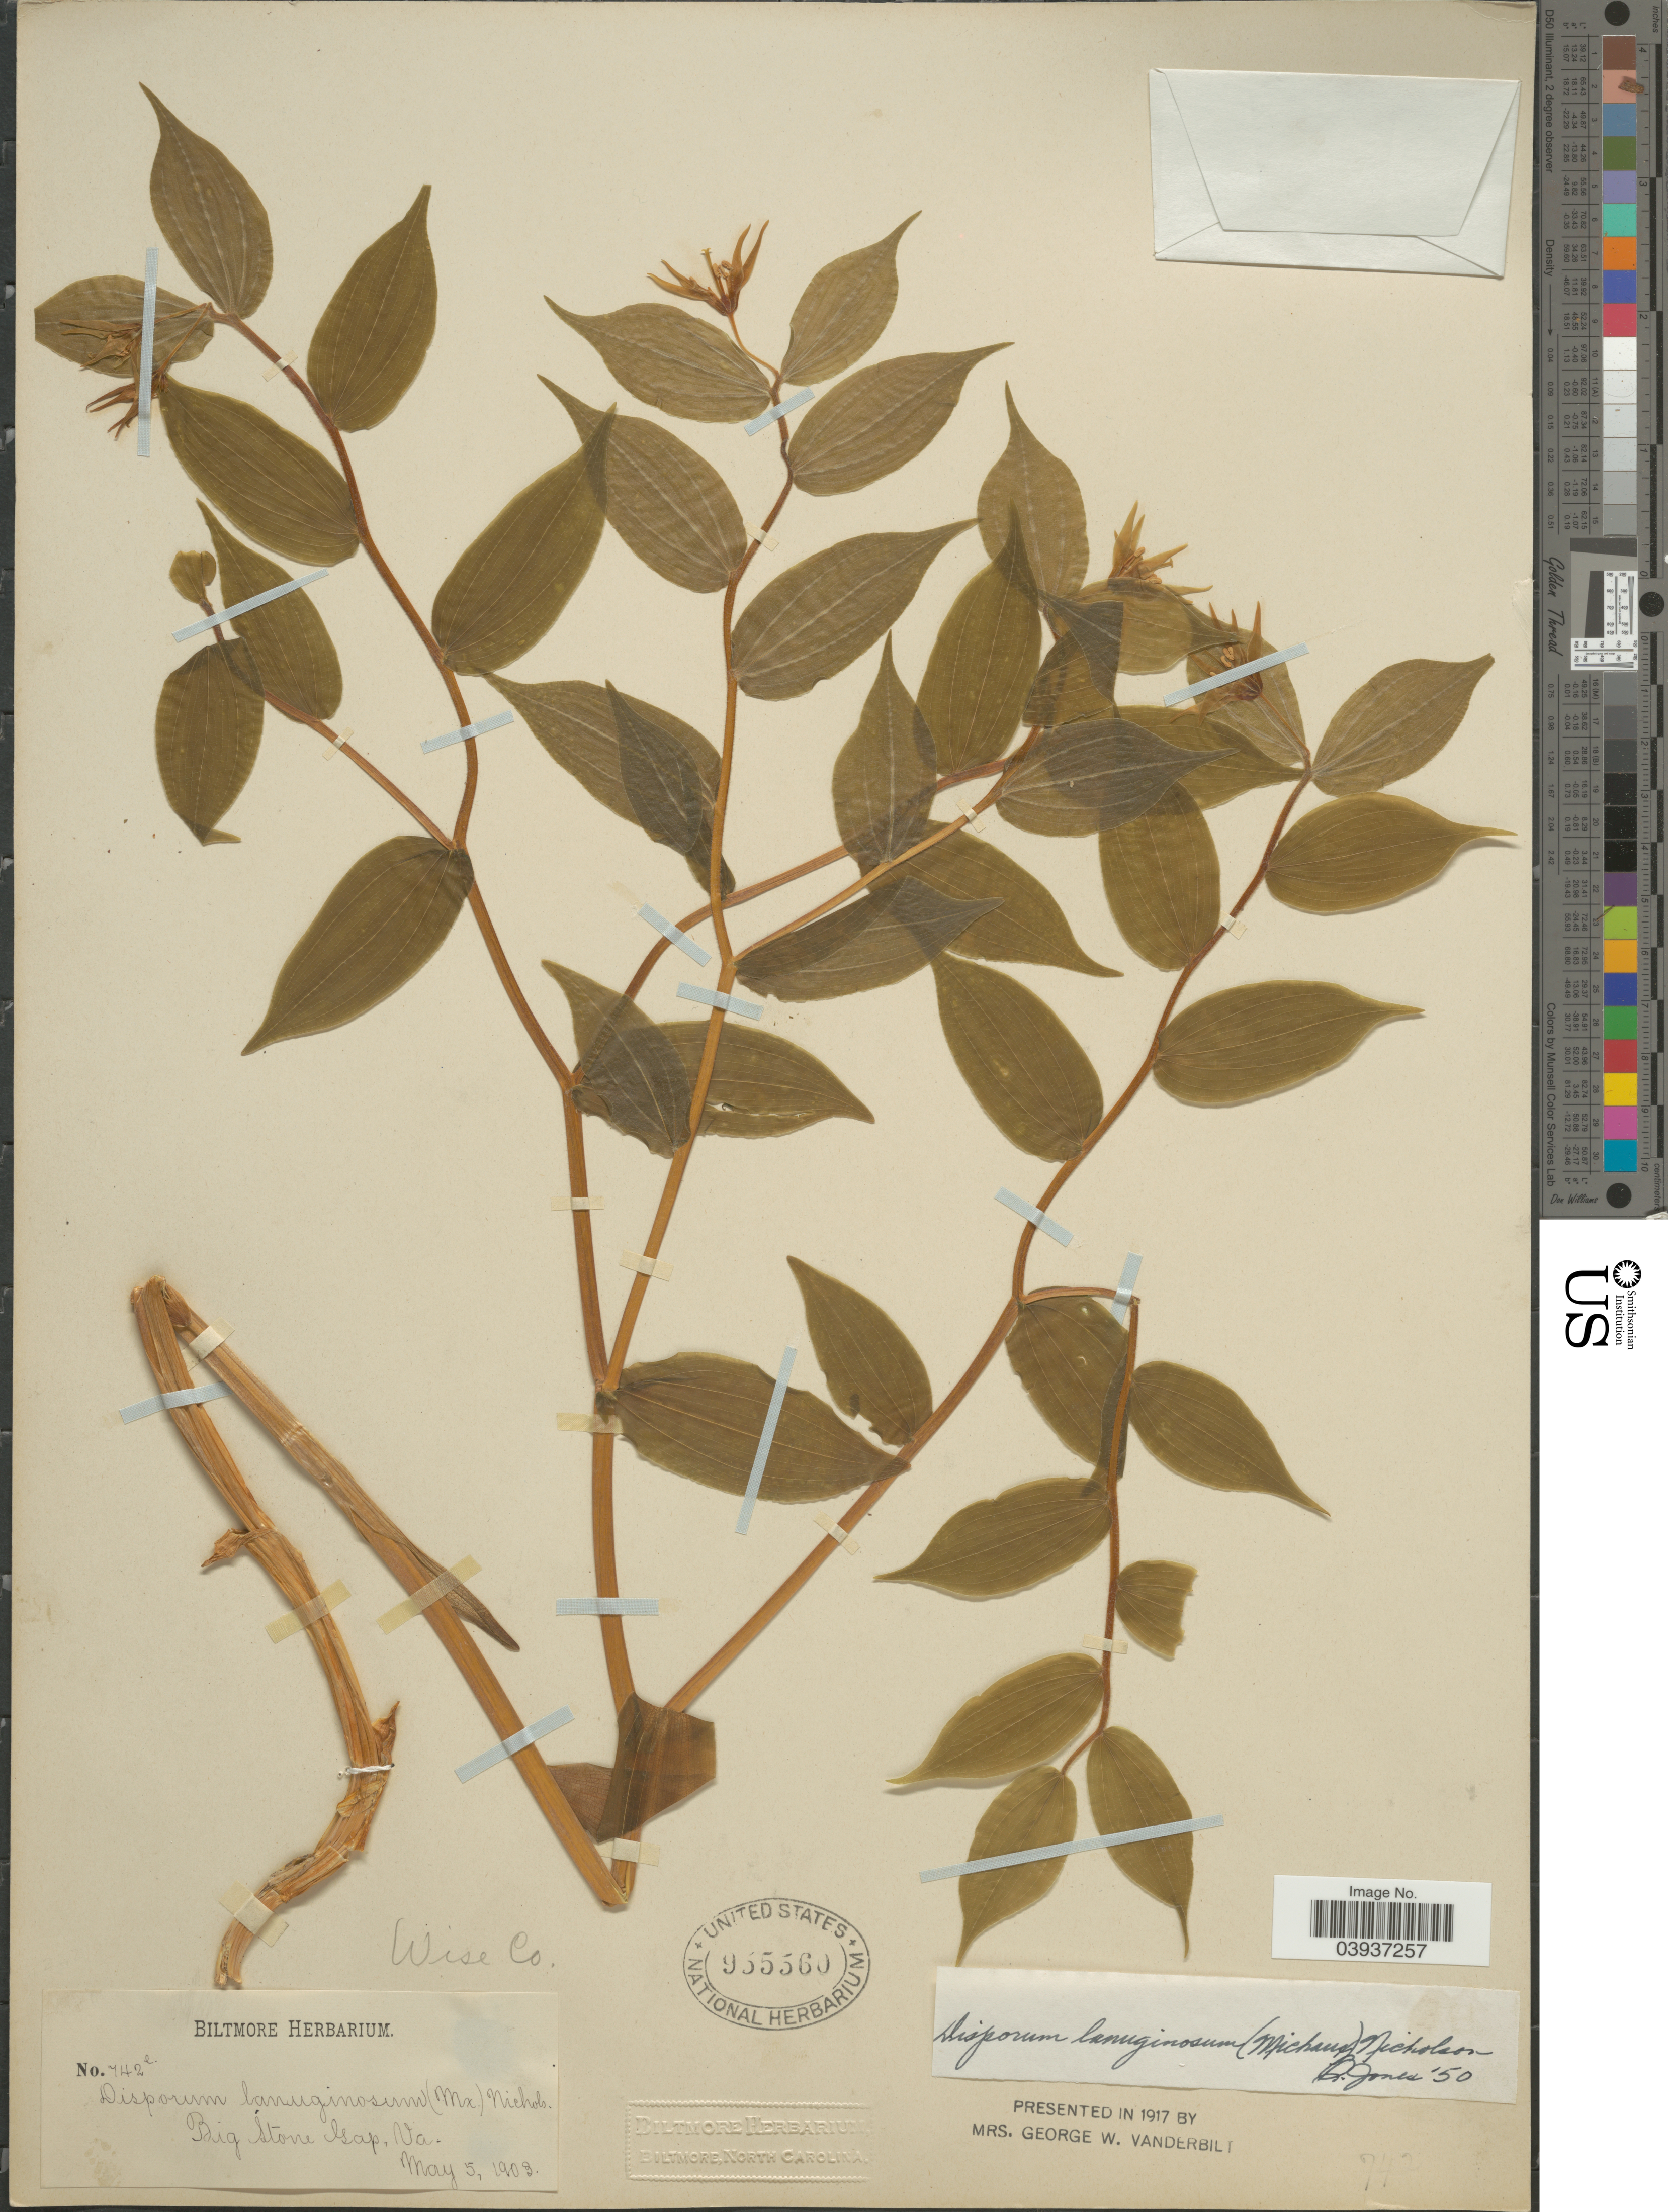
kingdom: Plantae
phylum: Tracheophyta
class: Liliopsida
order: Liliales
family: Colchicaceae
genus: Disporum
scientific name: Disporum lanuginosum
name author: (Michx.) G. Nicholson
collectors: ex herb. Biltmore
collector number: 742e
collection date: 1903-05-05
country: United States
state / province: Virginia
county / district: Wise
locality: Big Stone Gap,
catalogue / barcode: US 955560